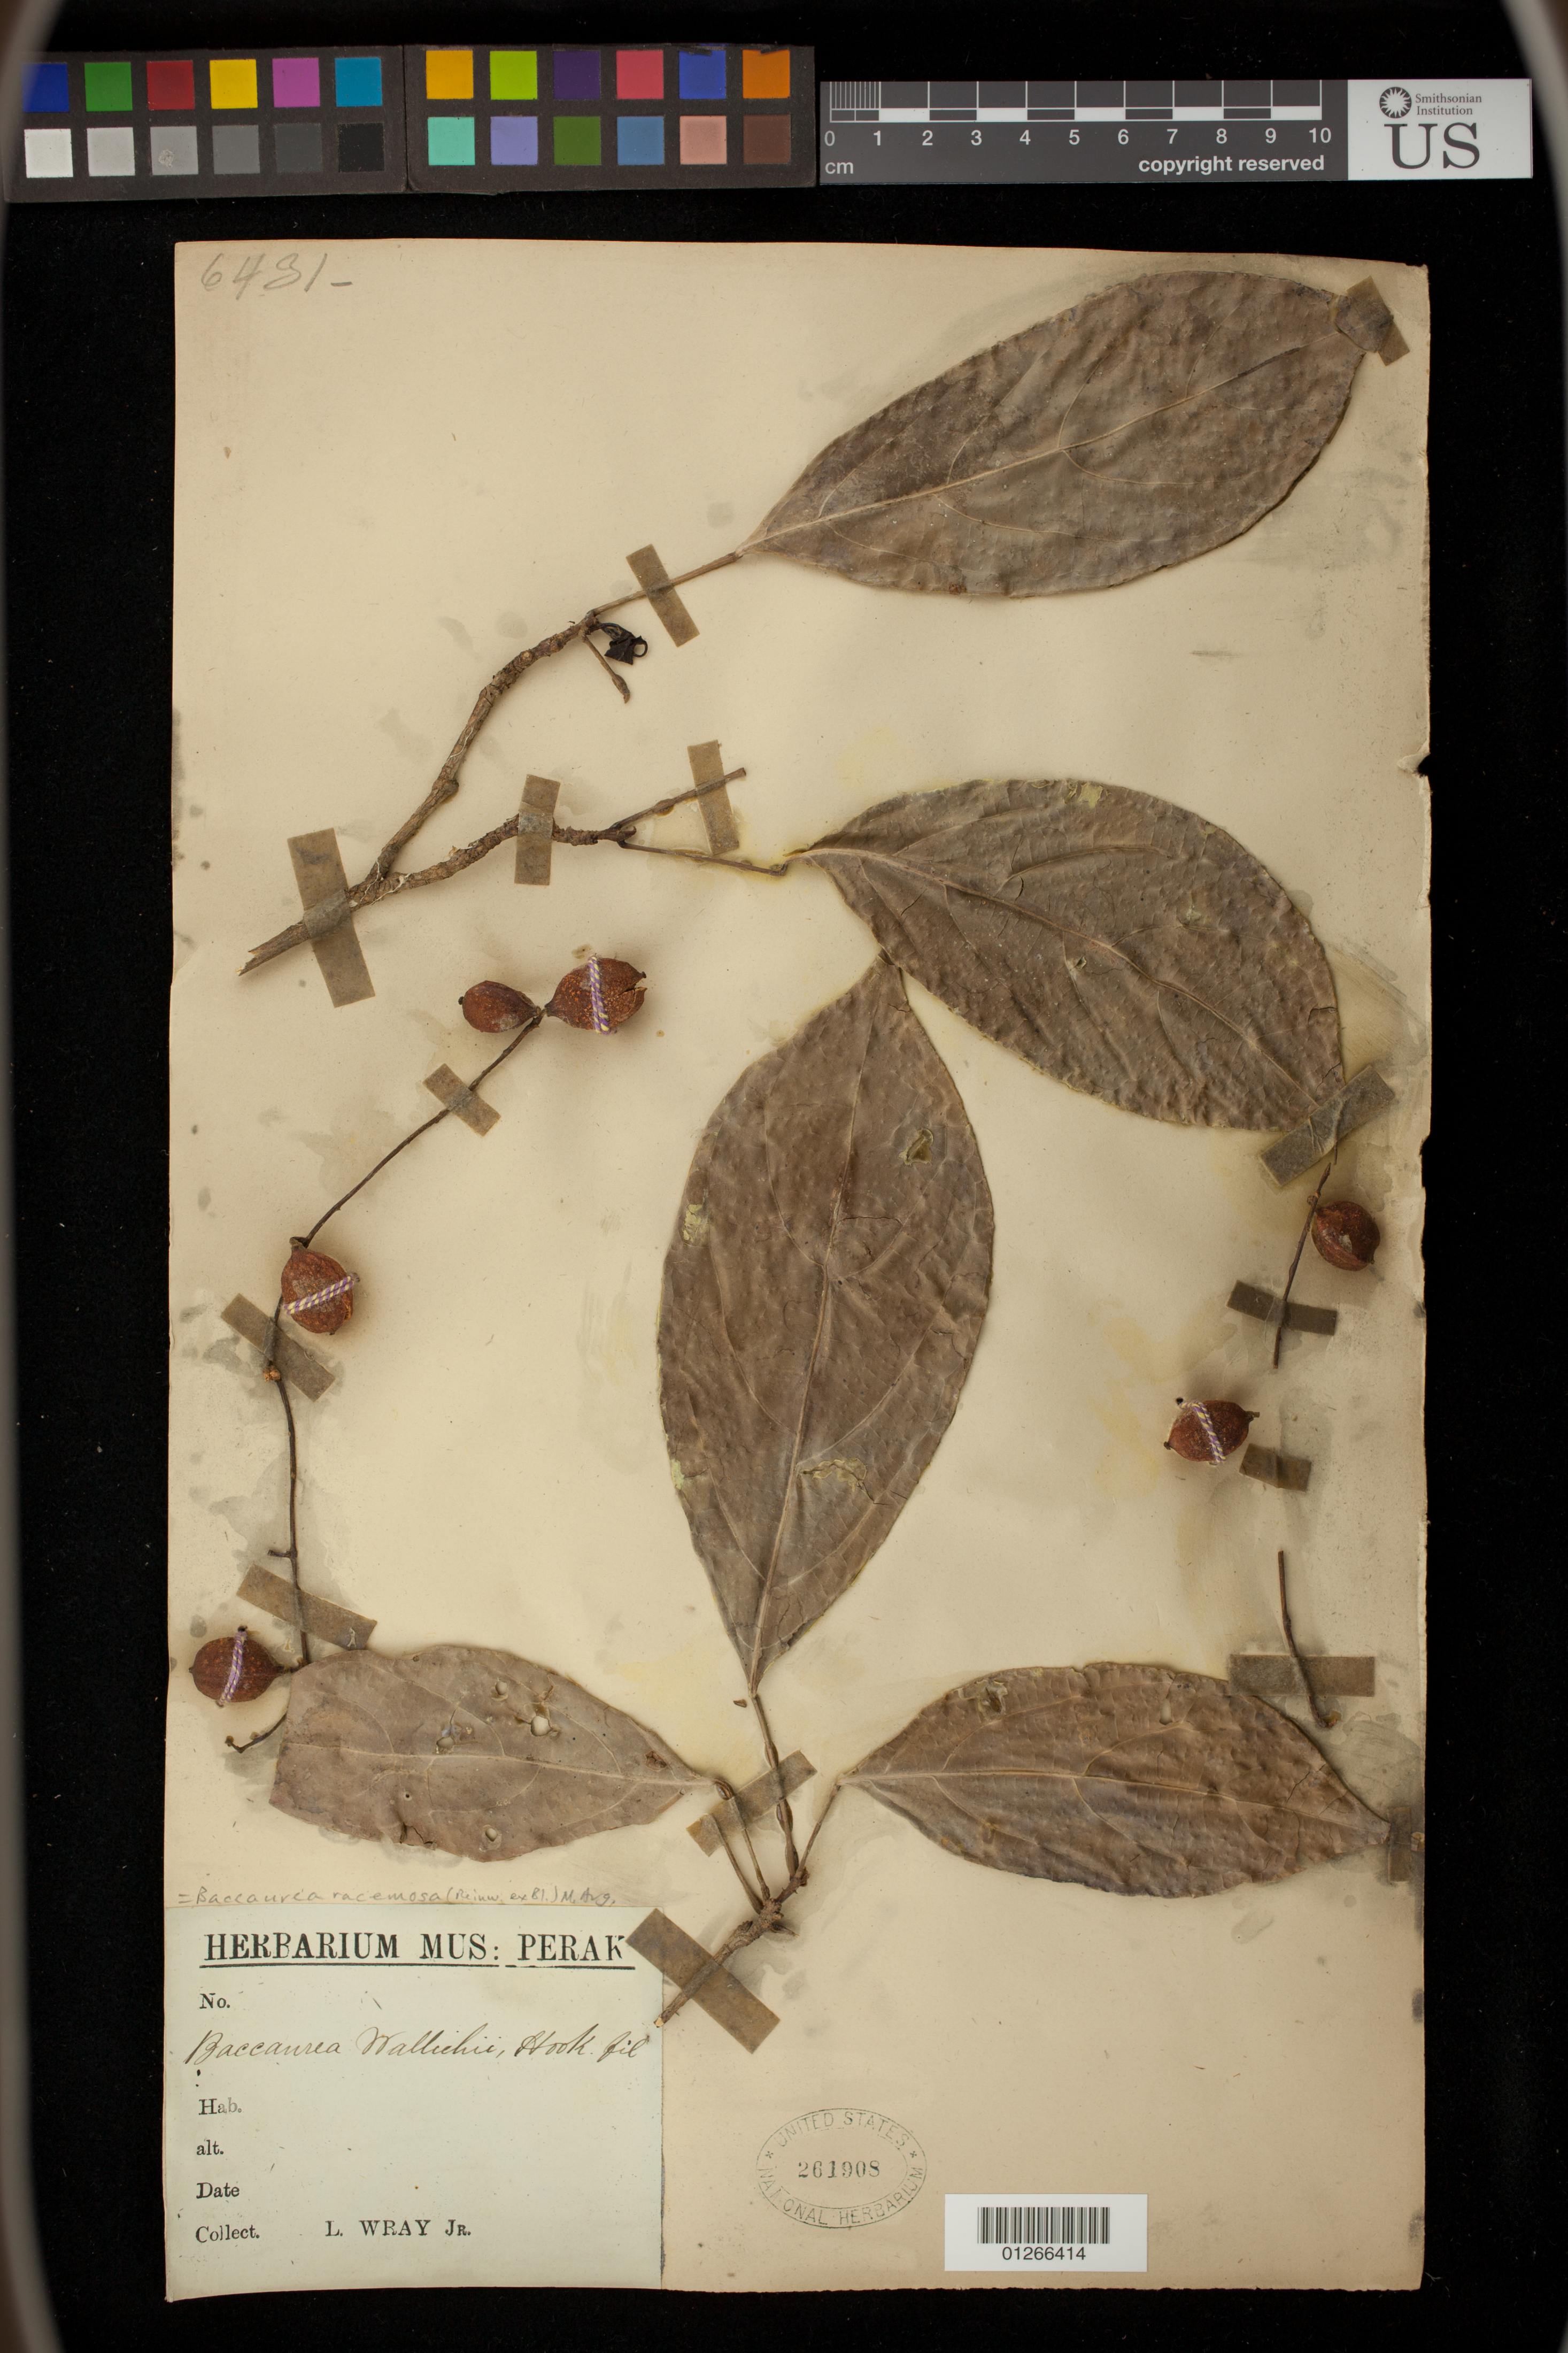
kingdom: Plantae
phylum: Tracheophyta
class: Magnoliopsida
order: Malpighiales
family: Phyllanthaceae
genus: Baccaurea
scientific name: Baccaurea racemosa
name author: (Reinw.) Müll. Arg.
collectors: L. Wray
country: Malaysia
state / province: Perak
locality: Perak